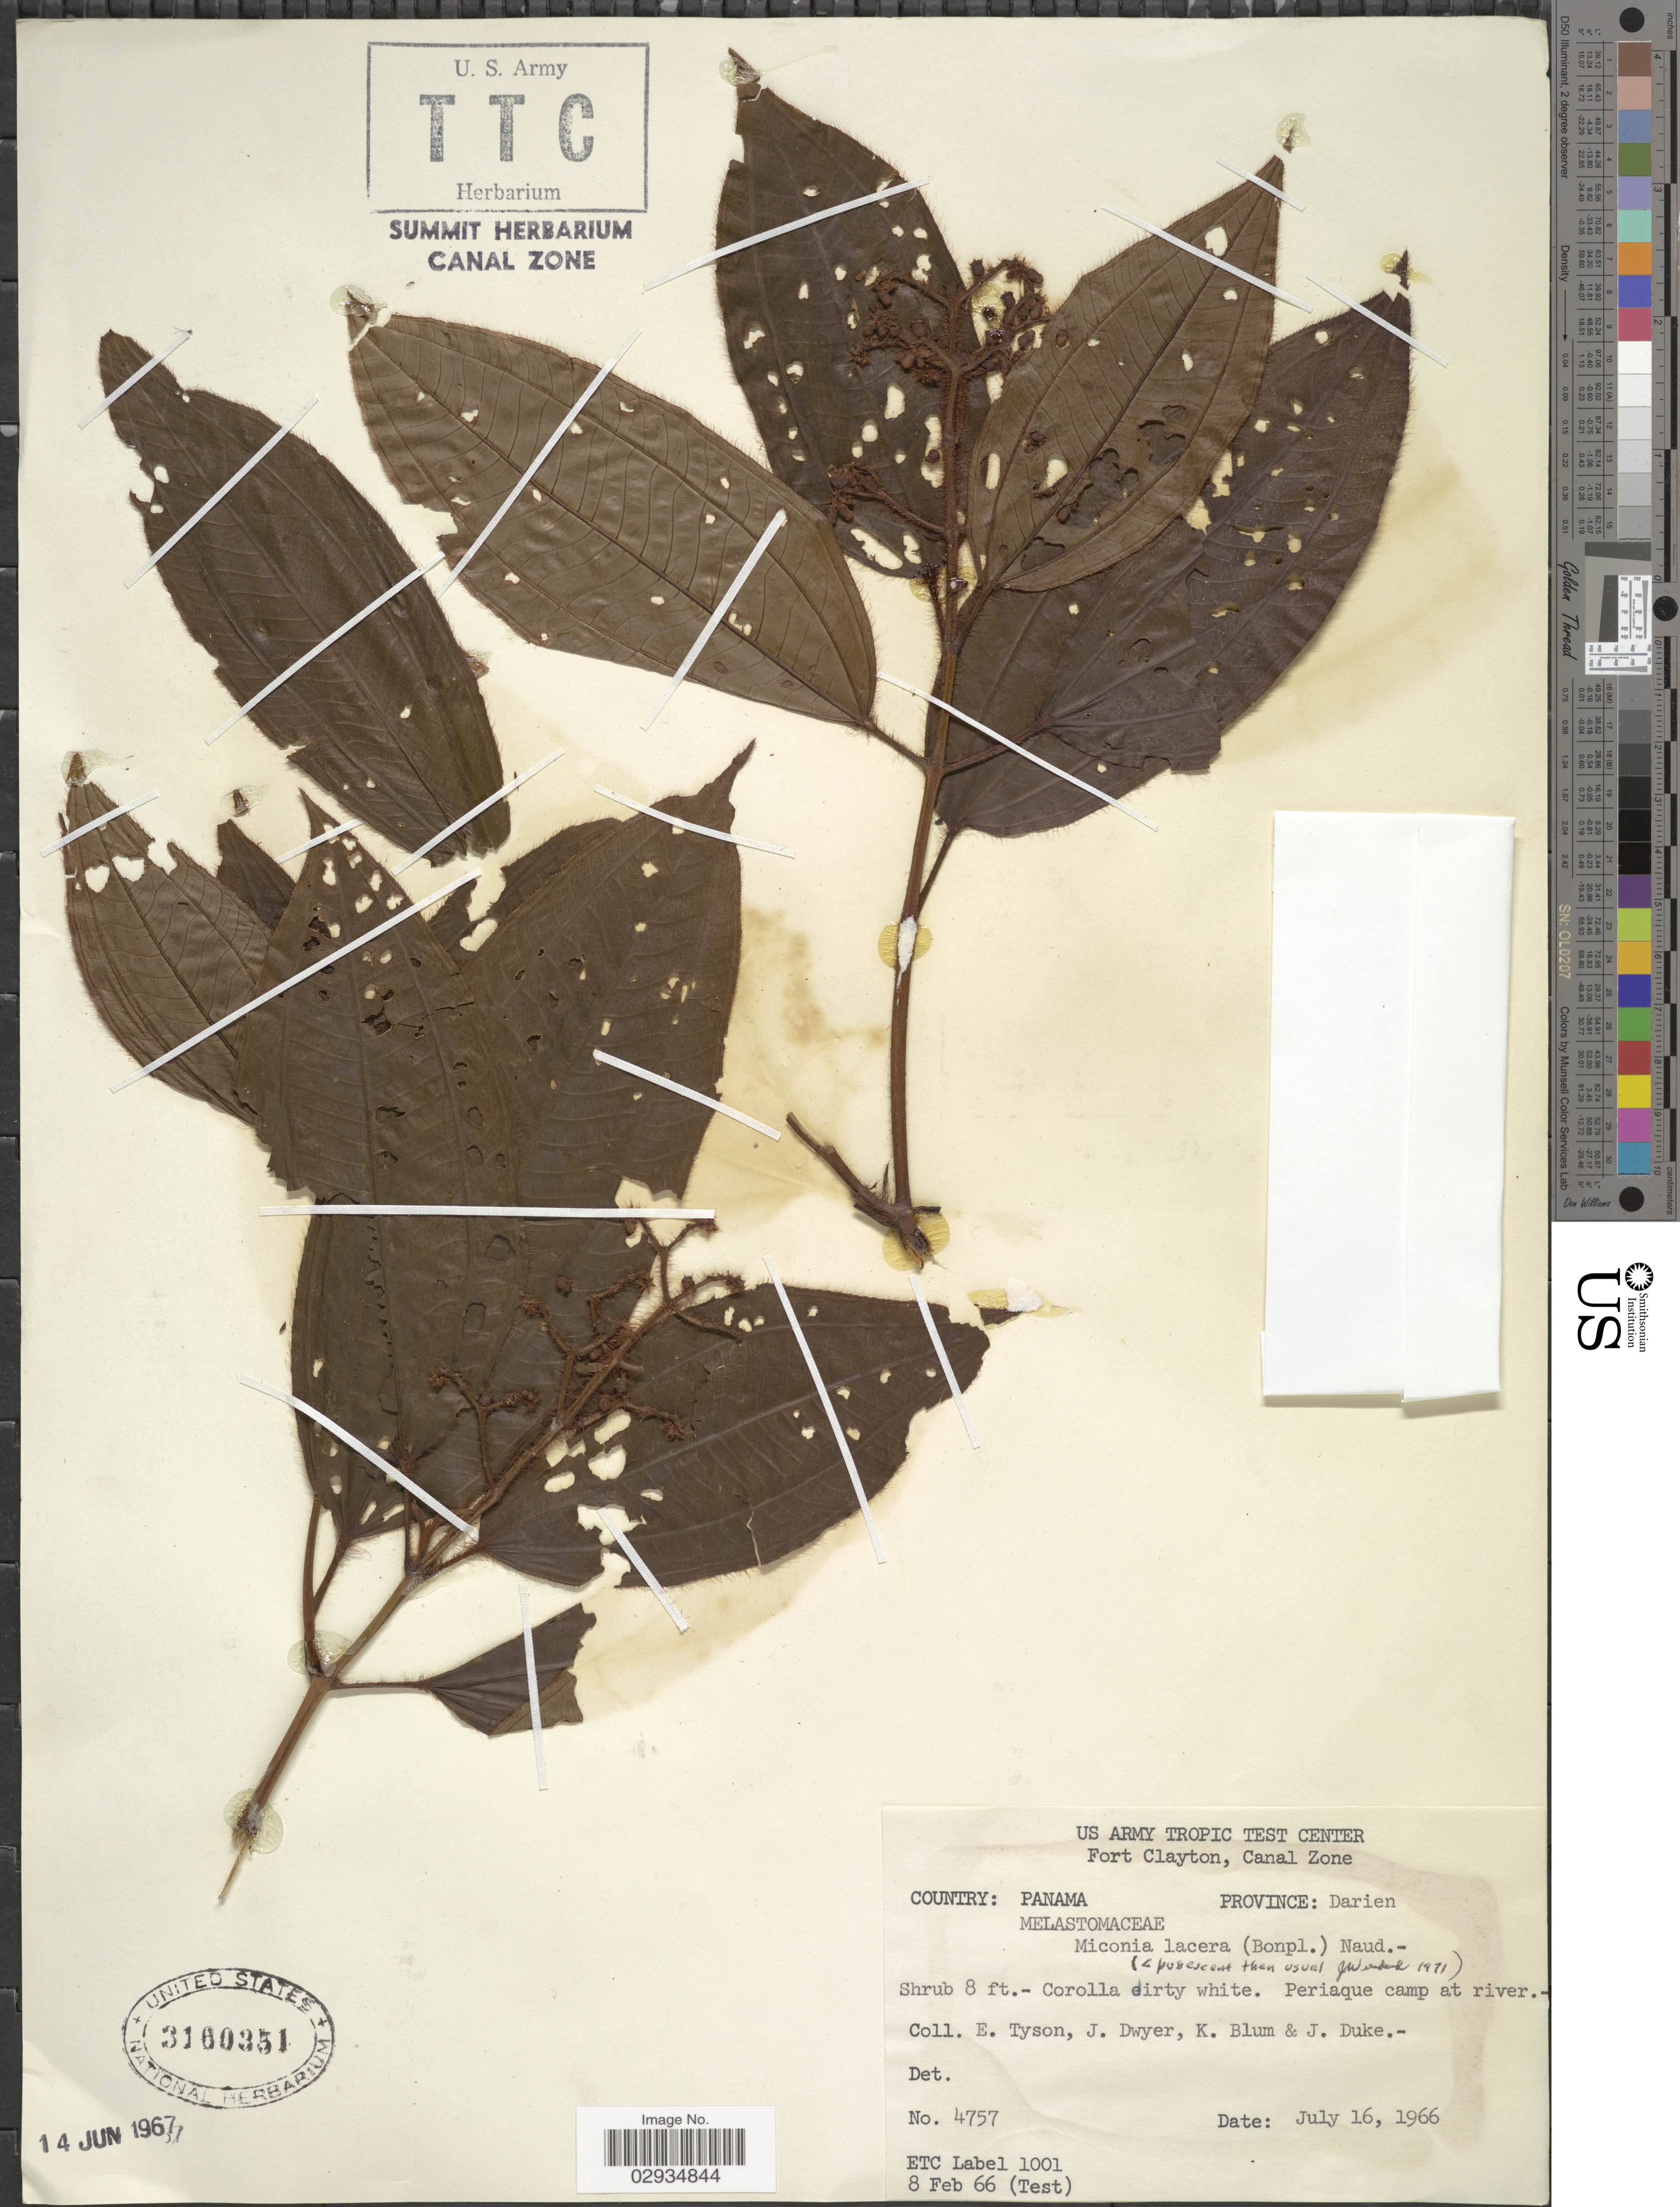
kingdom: Plantae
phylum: Tracheophyta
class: Magnoliopsida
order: Myrtales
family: Melastomataceae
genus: Miconia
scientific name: Miconia lacera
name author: (Bonpl.) Naudin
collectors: E. Tyson, J. Dwyer, K. Blum & J. Duke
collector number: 4757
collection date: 1966-07-16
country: Panama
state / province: Darién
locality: Periaque camp at river.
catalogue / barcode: US 3160351